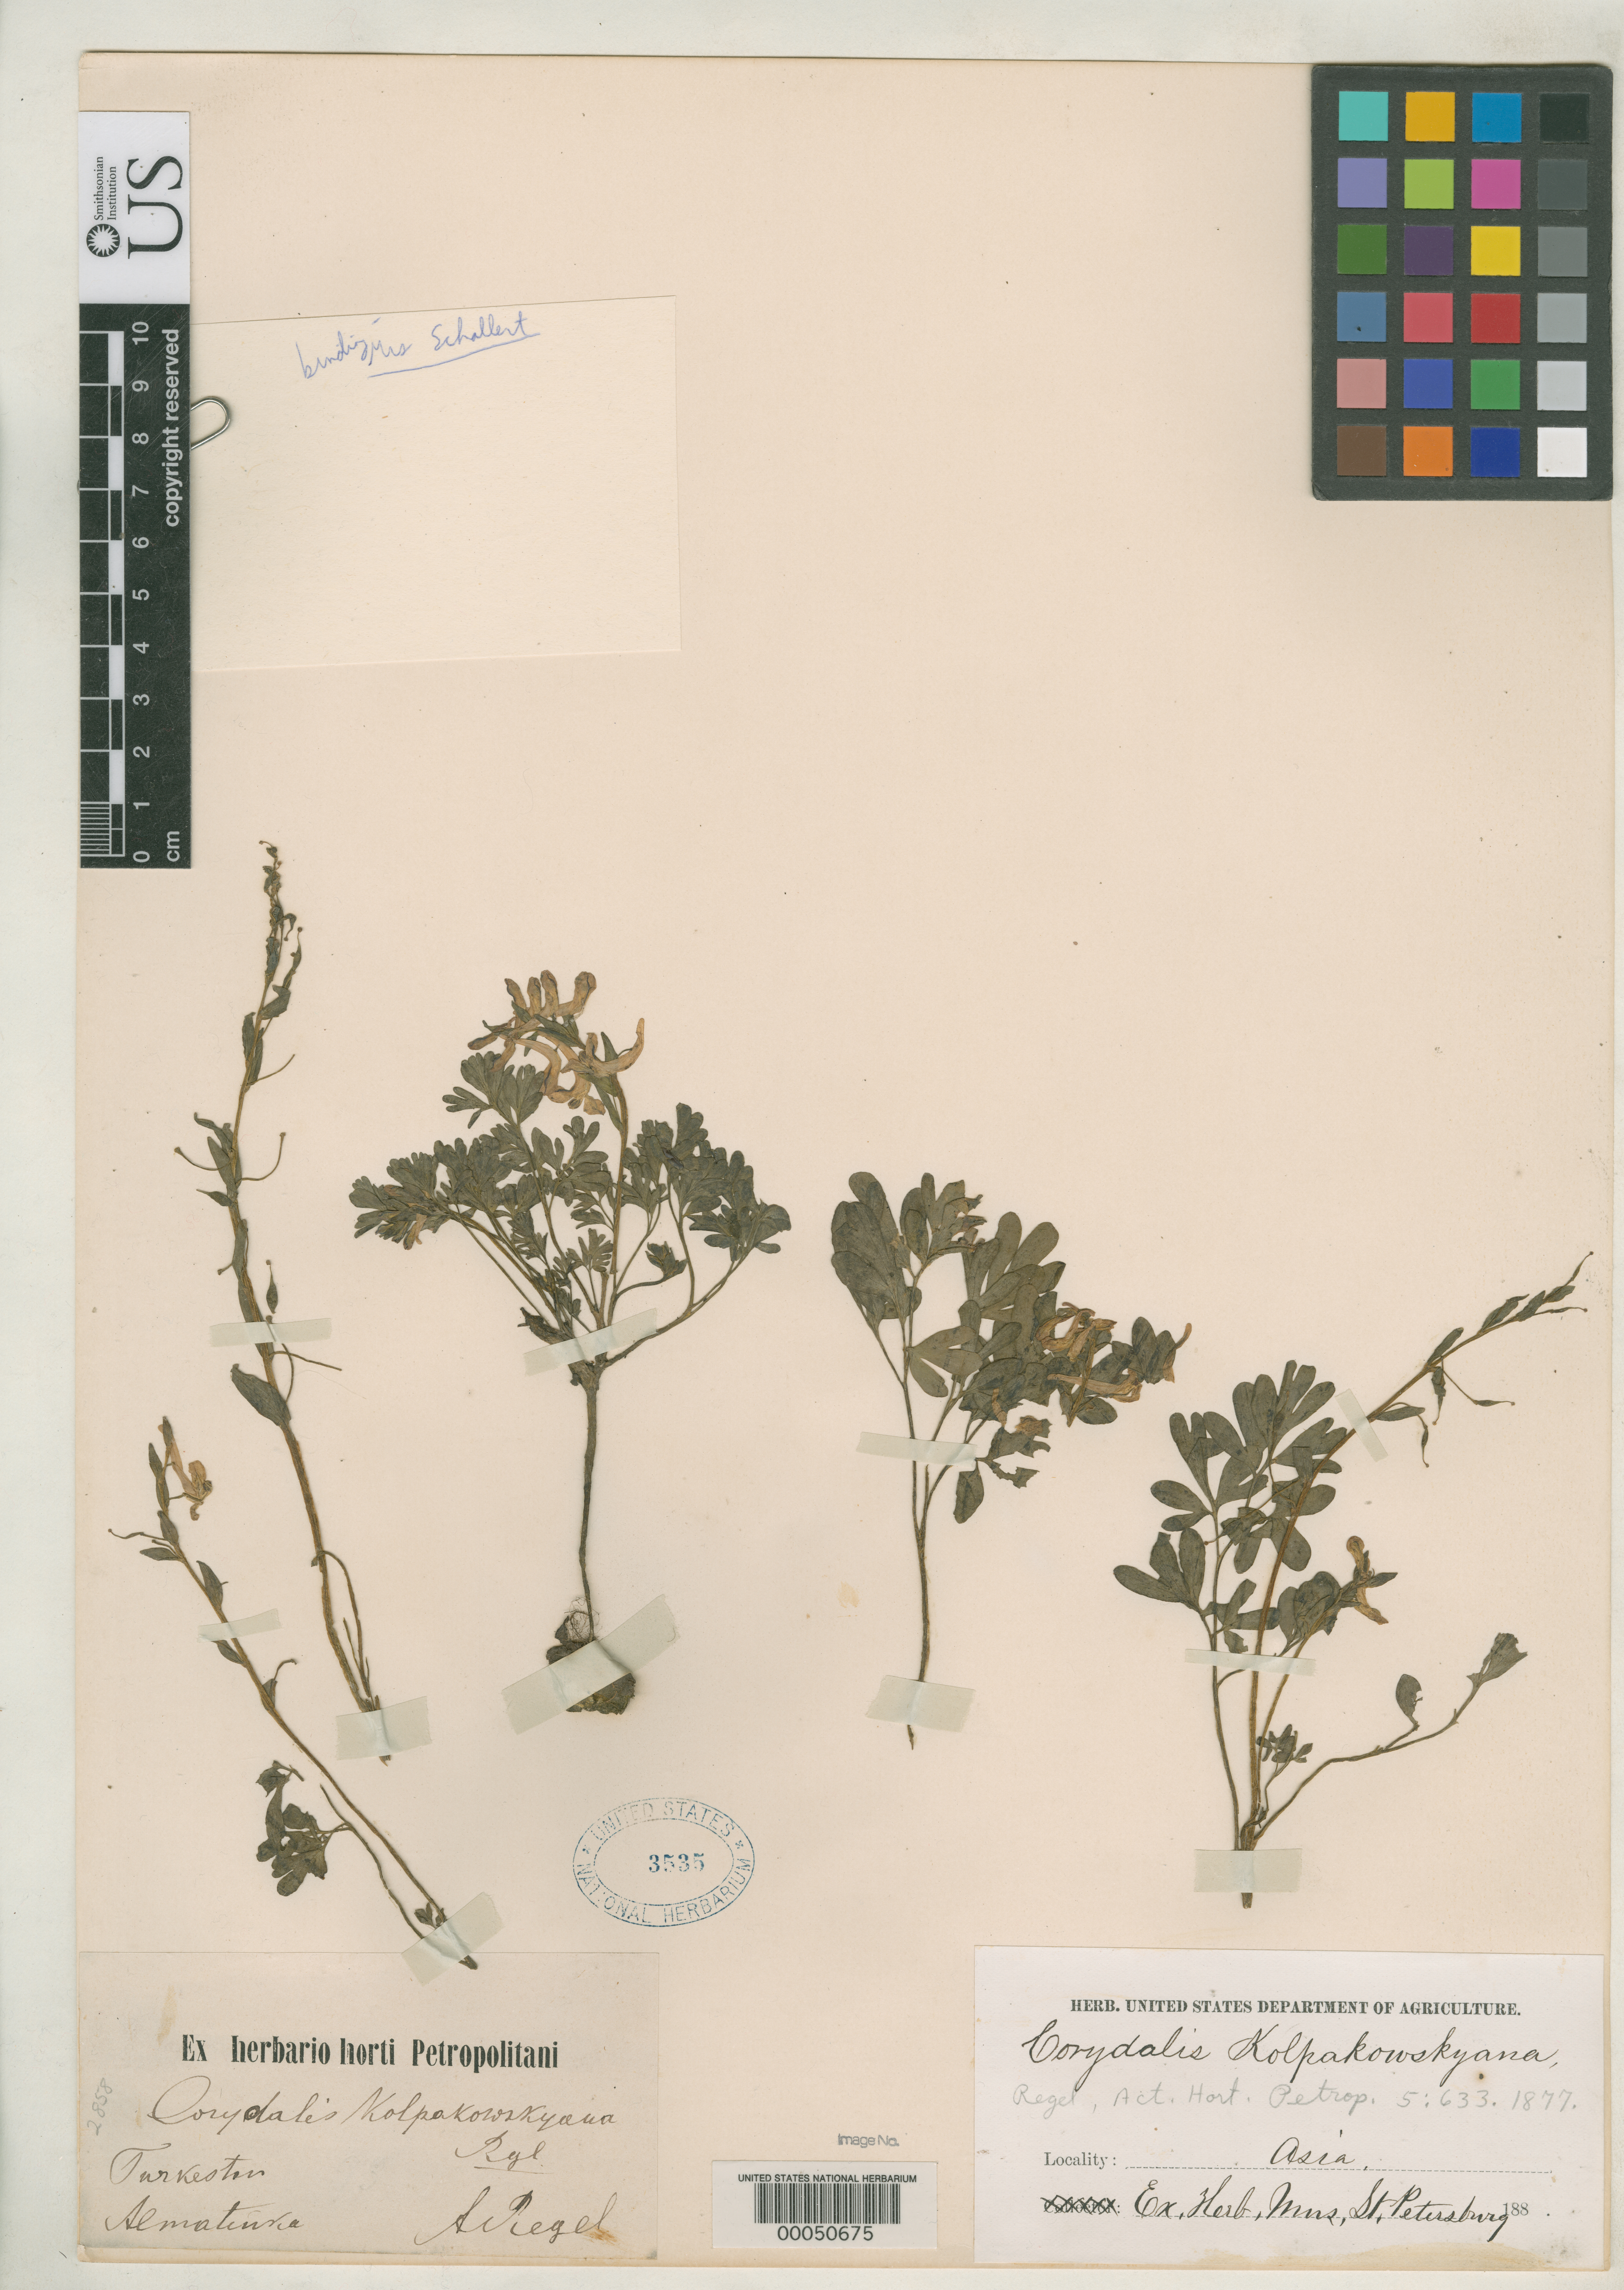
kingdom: Plantae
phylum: Tracheophyta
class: Magnoliopsida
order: Ranunculales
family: Papaveraceae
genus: Corydalis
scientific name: Corydalis kolpakowskiana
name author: A. Regel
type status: Possible Isotype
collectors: A. Regel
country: Iran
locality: Almatinka.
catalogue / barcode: US 3535